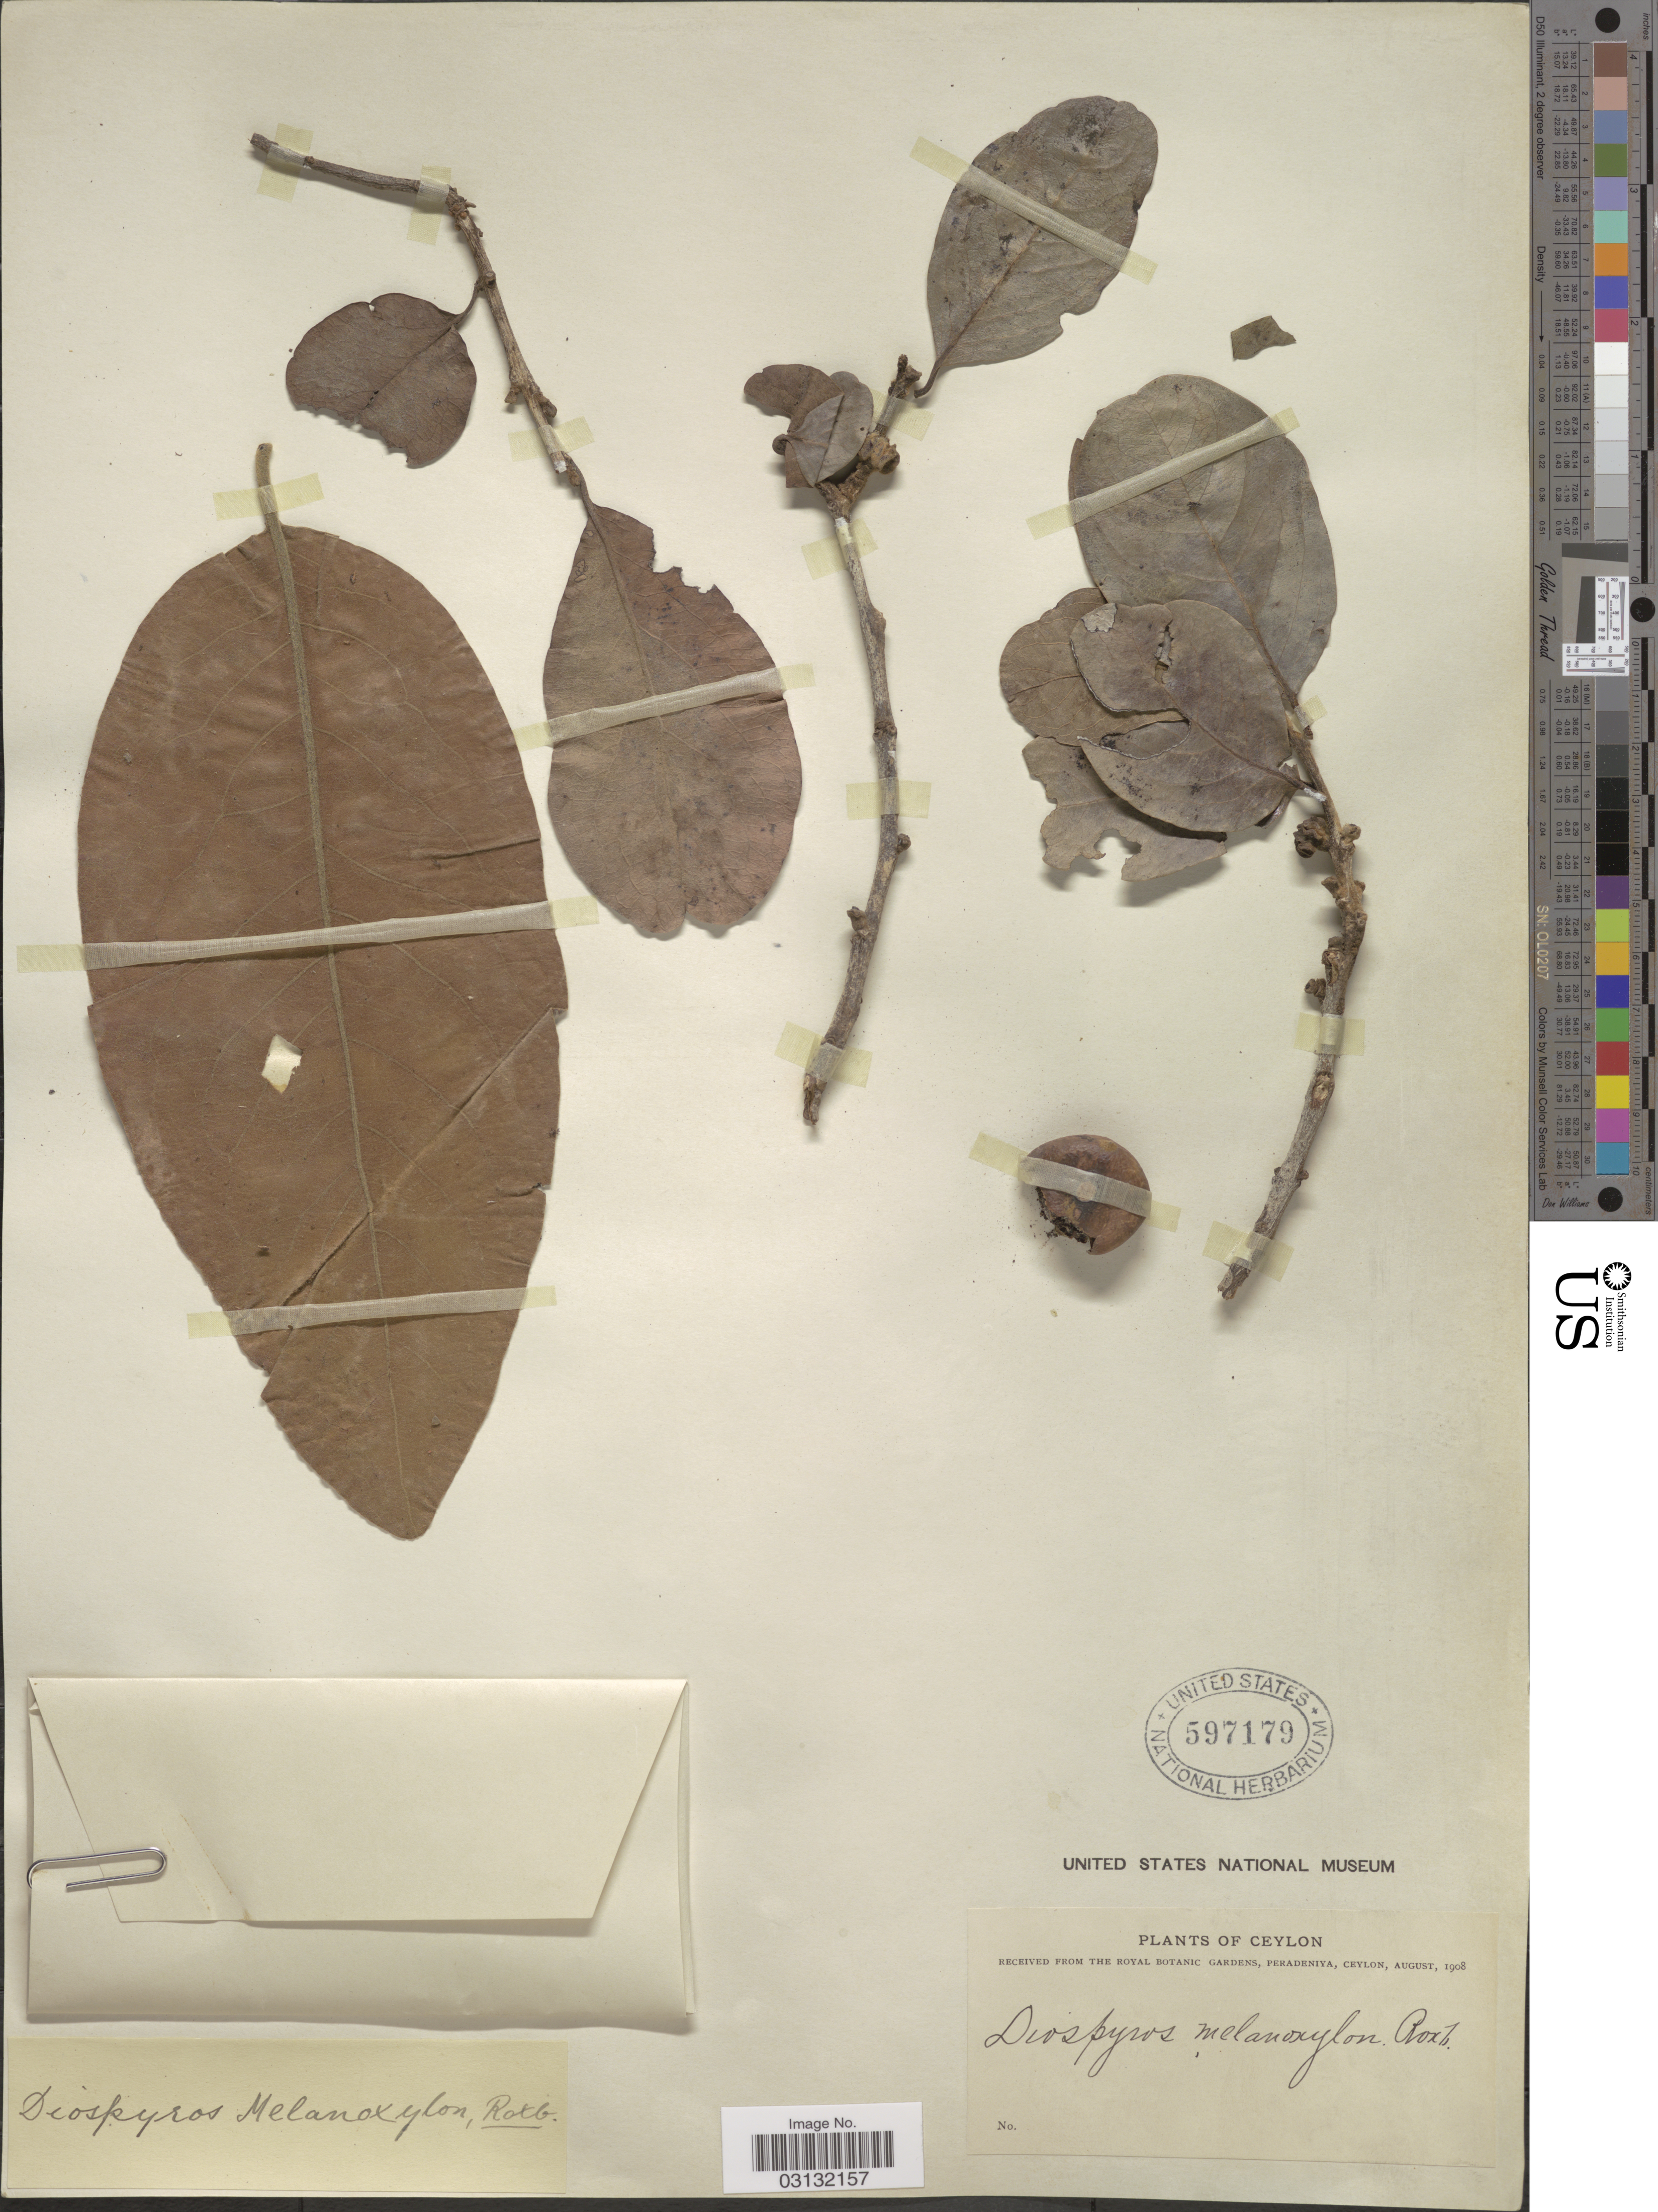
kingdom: Plantae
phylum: Tracheophyta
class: Magnoliopsida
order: Ericales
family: Ebenaceae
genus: Diospyros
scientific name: Diospyros melanoxylon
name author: Roxb.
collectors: ex herb. Royal Botanic Gardens, Peradeniya, Ceylon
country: Sri Lanka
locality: Ceylon.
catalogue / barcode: US 597179